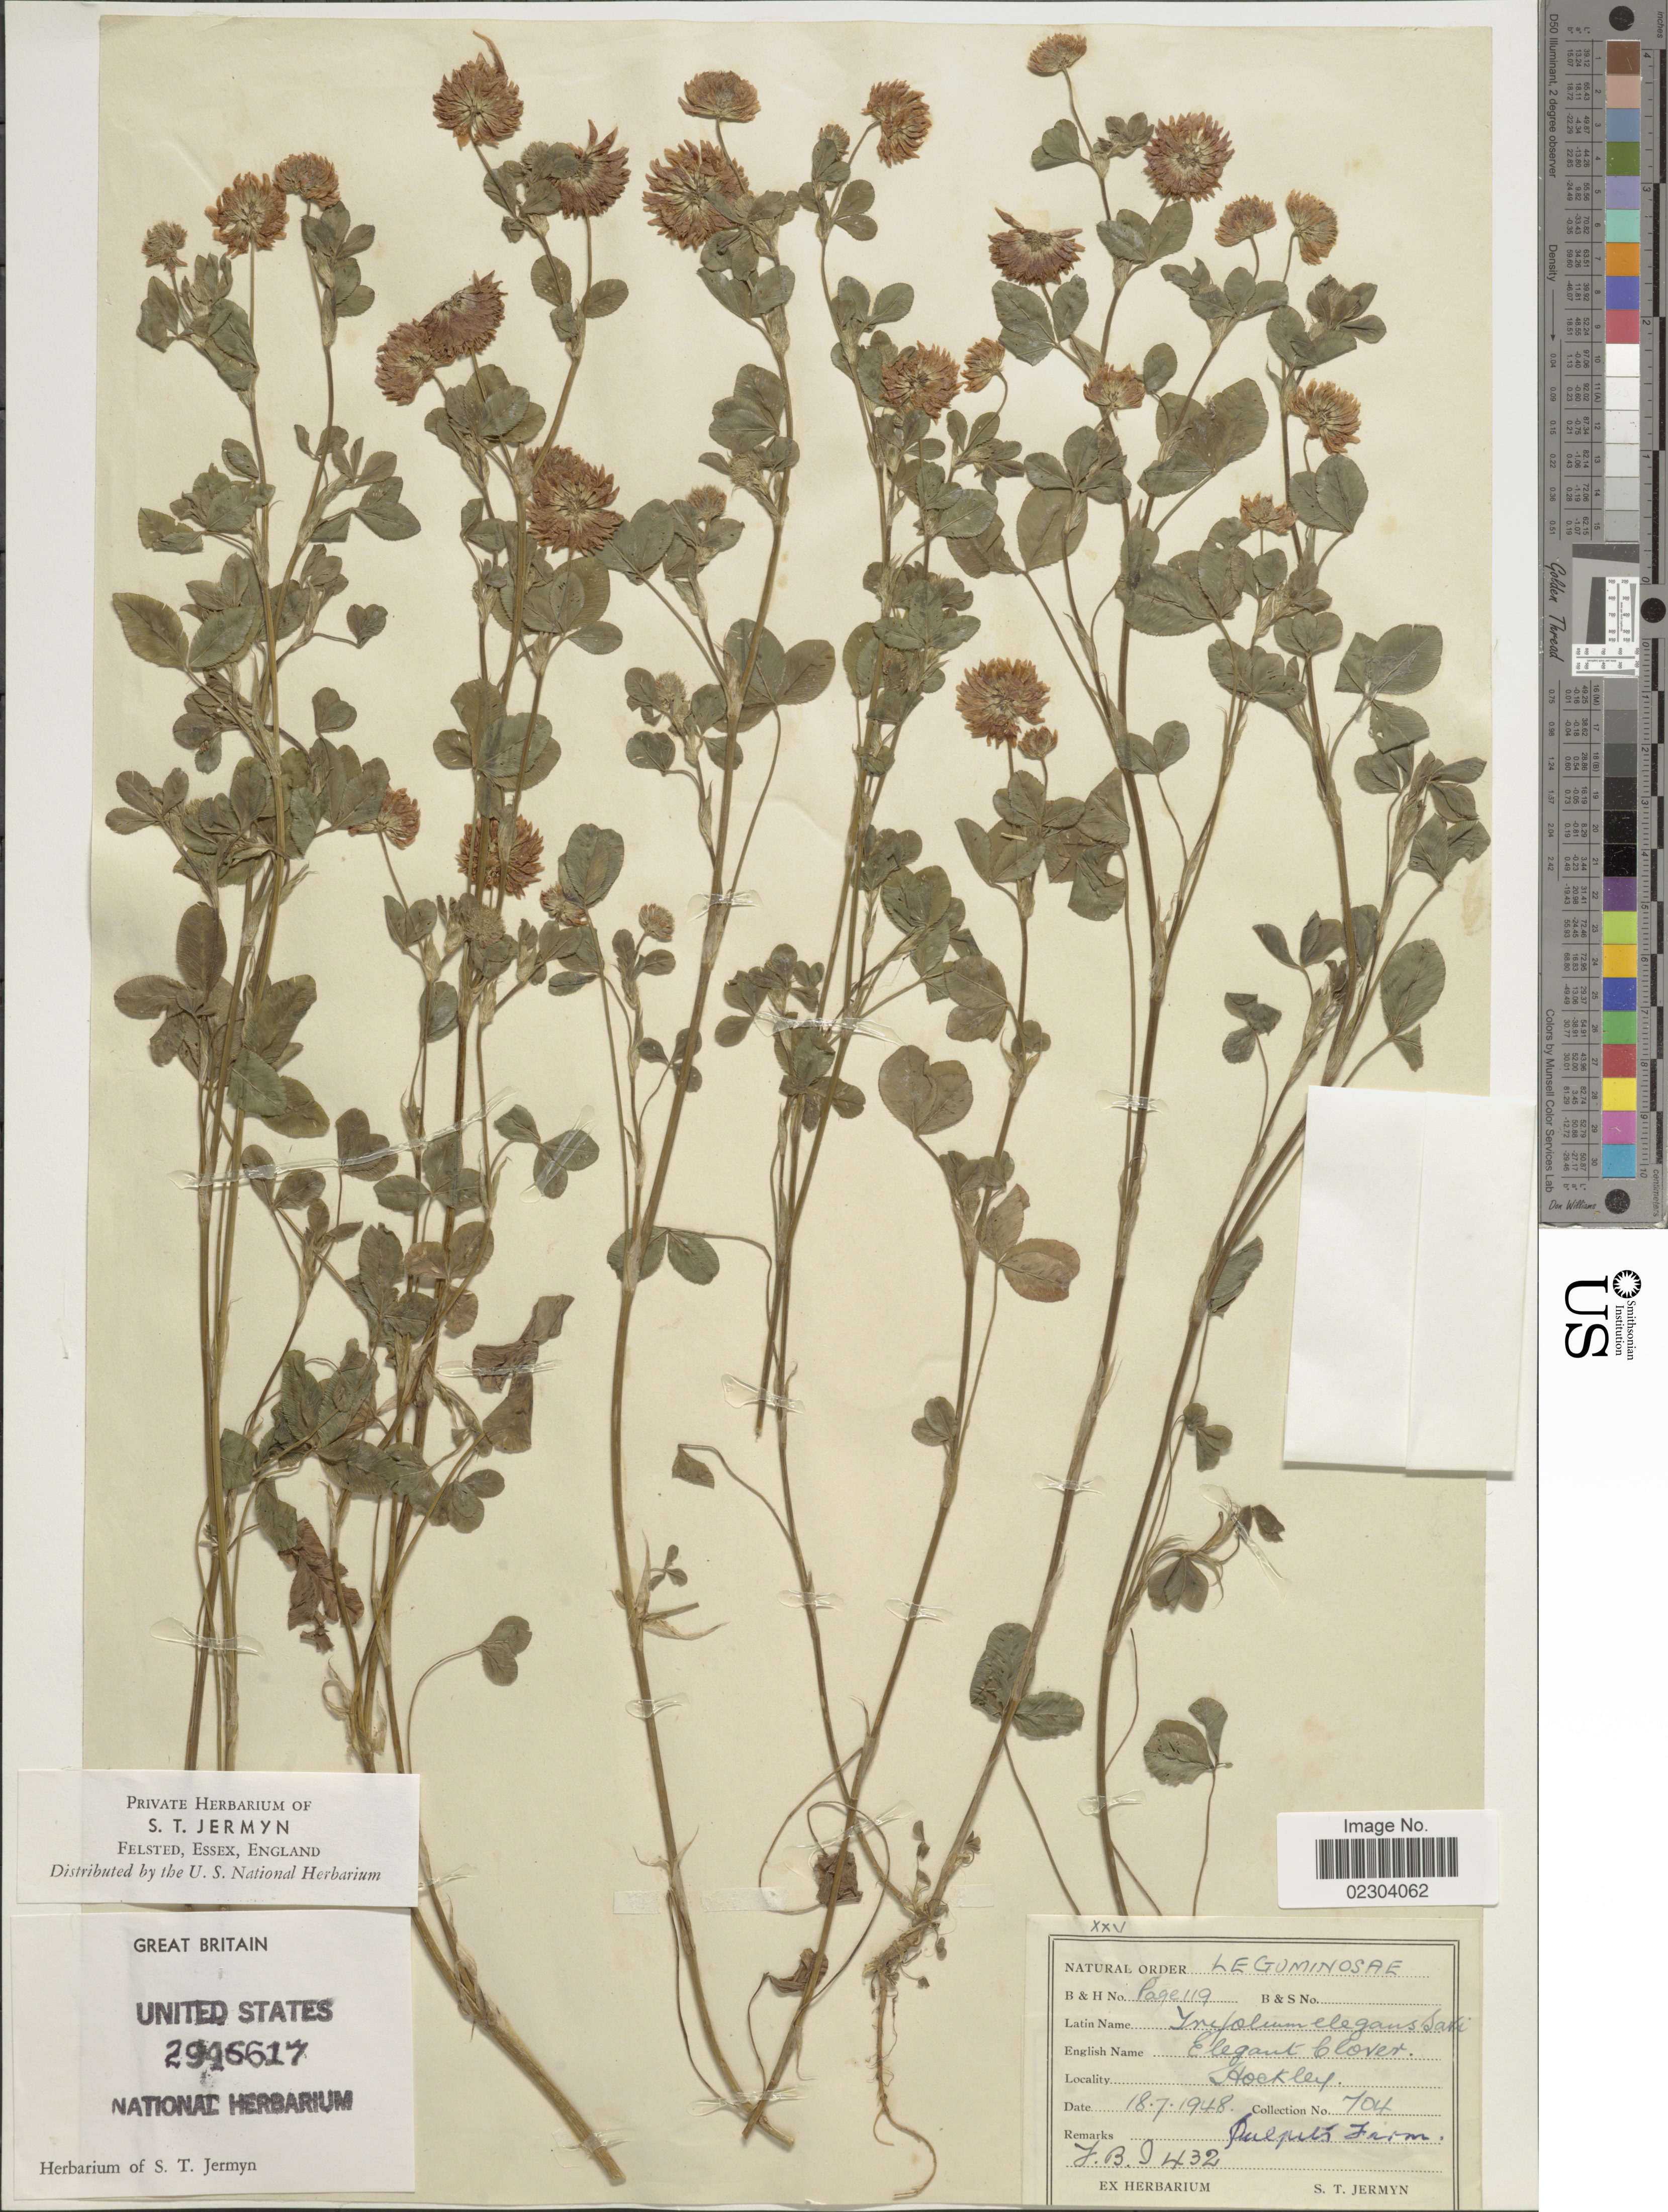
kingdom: Plantae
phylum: Tracheophyta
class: Magnoliopsida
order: Fabales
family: Fabaceae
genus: Trifolium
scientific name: Trifolium elegans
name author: Savi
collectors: ex herb. S. T. Jermyn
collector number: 704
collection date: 1948-07-18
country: United Kingdom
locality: Great Britain, Hockley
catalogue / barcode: US 2946617